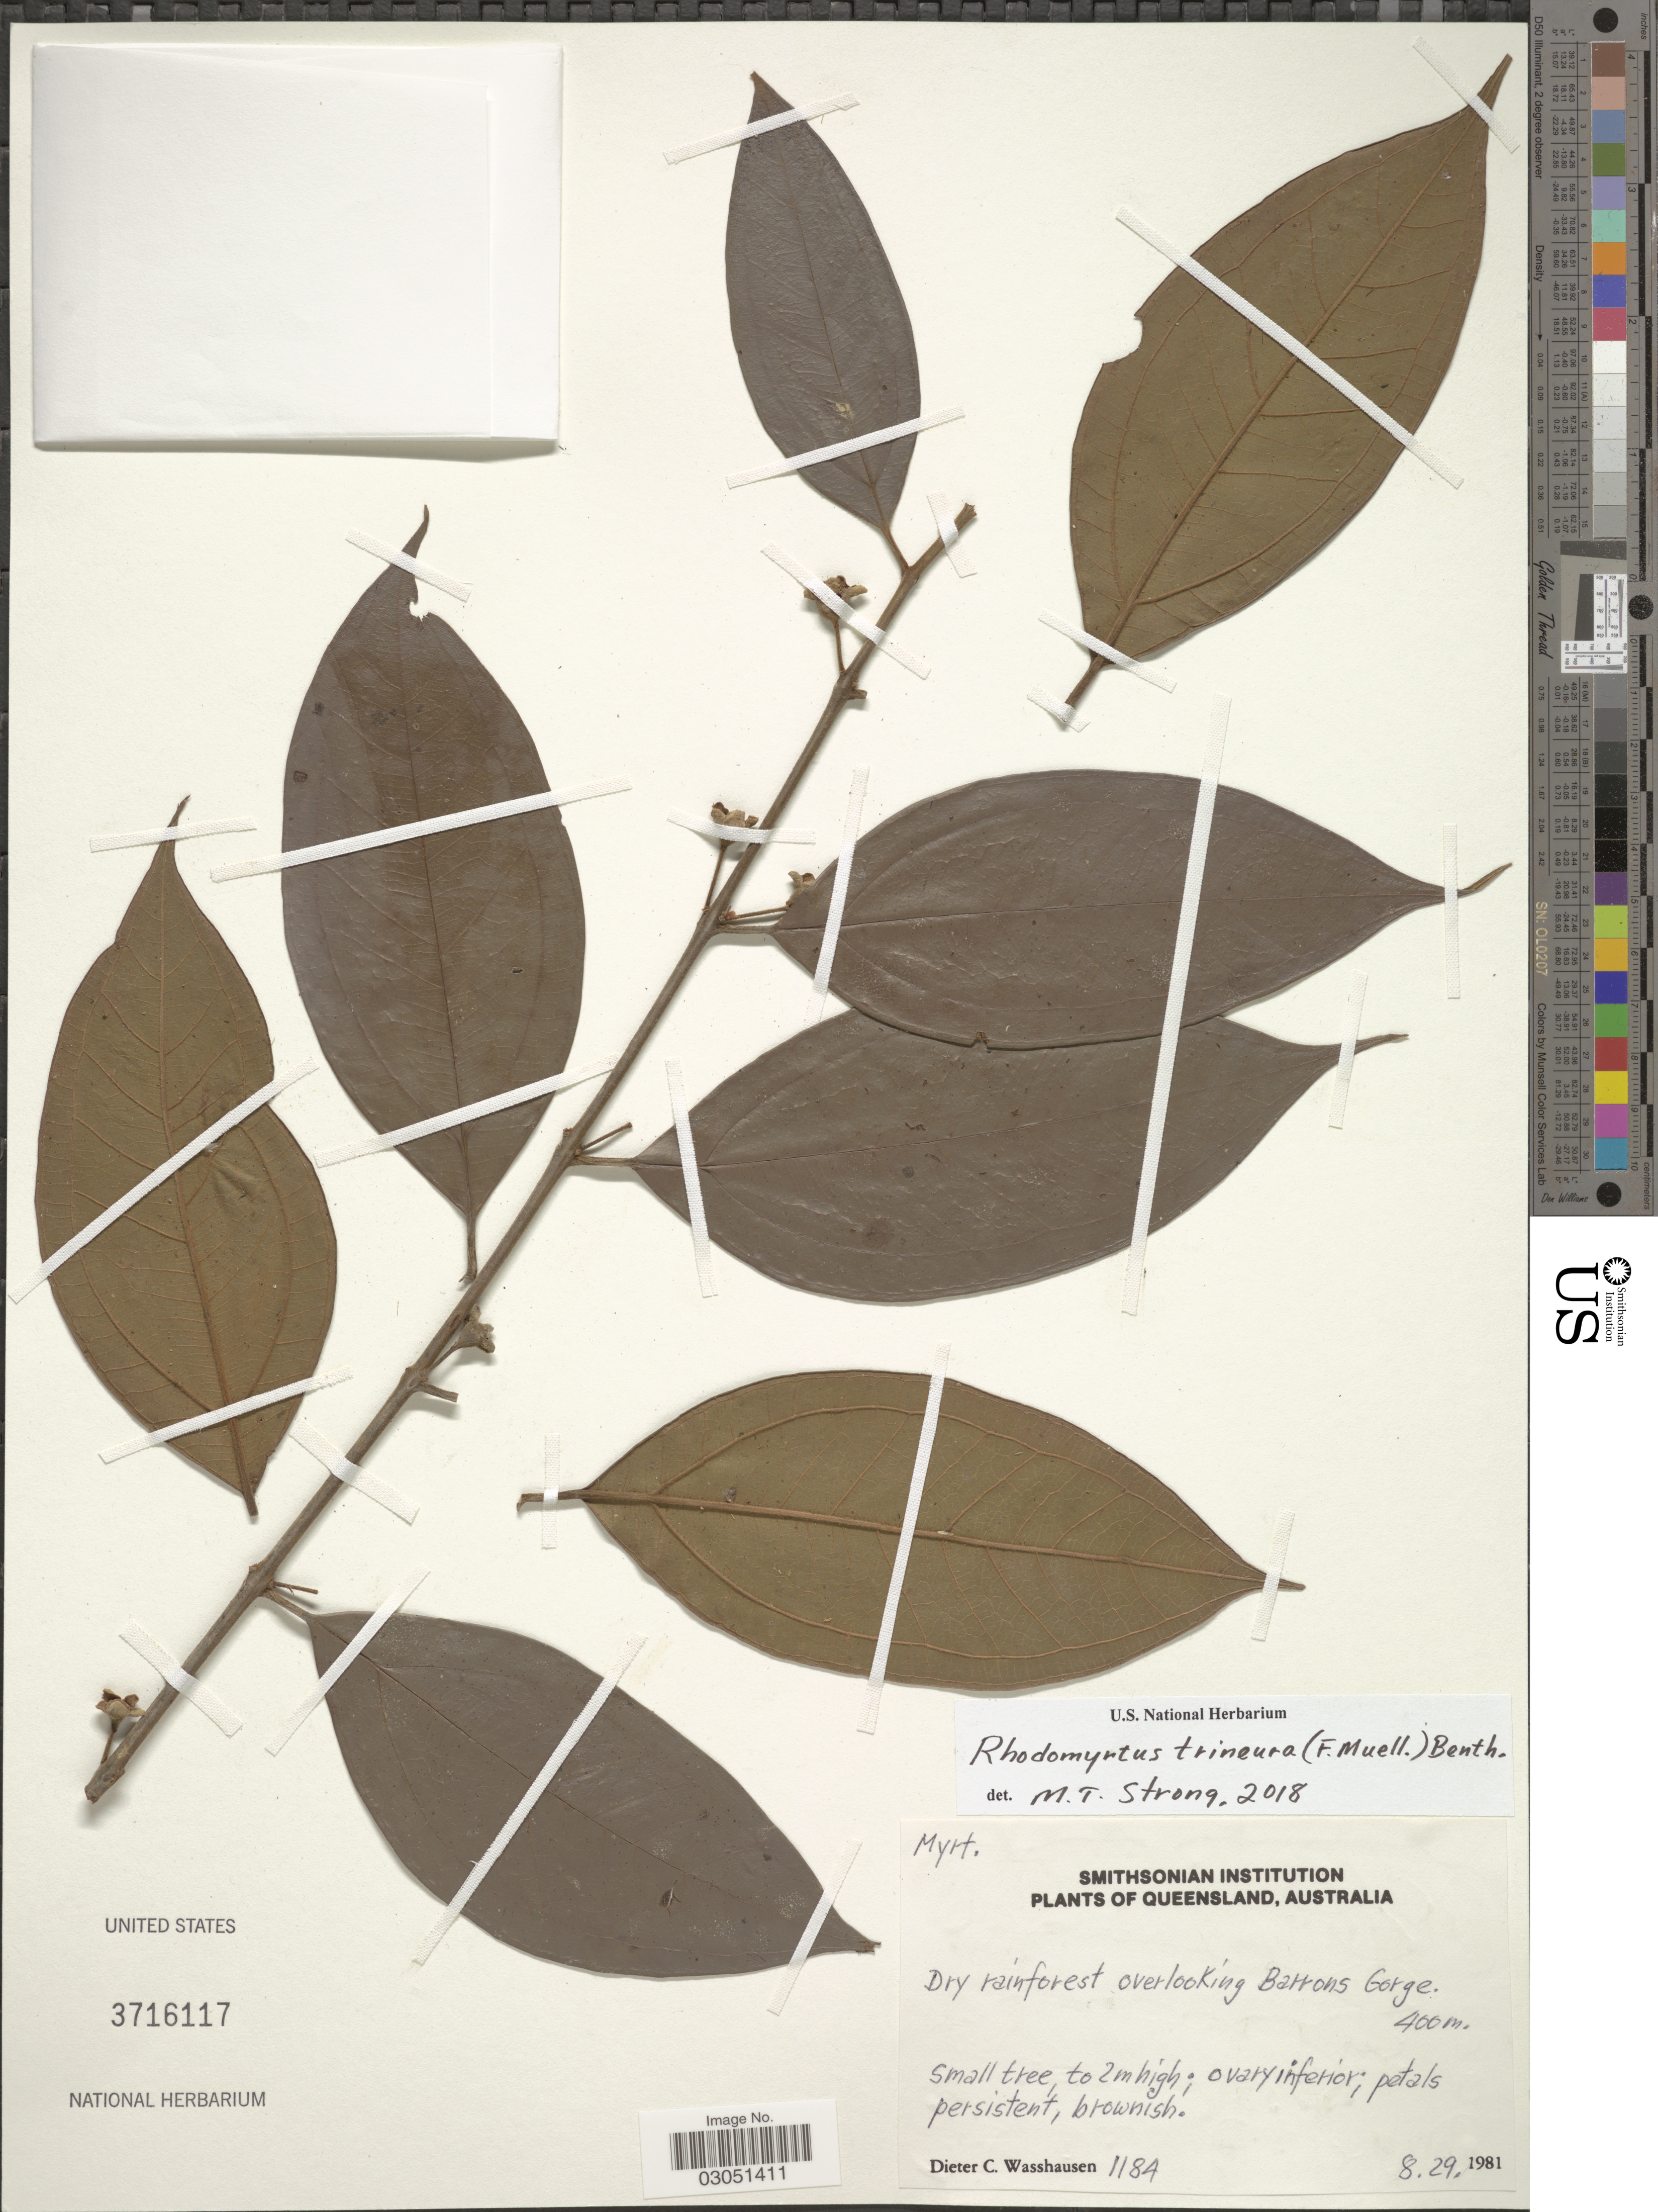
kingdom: Plantae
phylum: Tracheophyta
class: Magnoliopsida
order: Myrtales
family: Myrtaceae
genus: Rhodomyrtus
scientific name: Rhodomyrtus trineura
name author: (F. Muell.) Benth.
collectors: D. C. Wasshausen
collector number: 1184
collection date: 1981-08-29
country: Australia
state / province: Queensland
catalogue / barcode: US 3716117